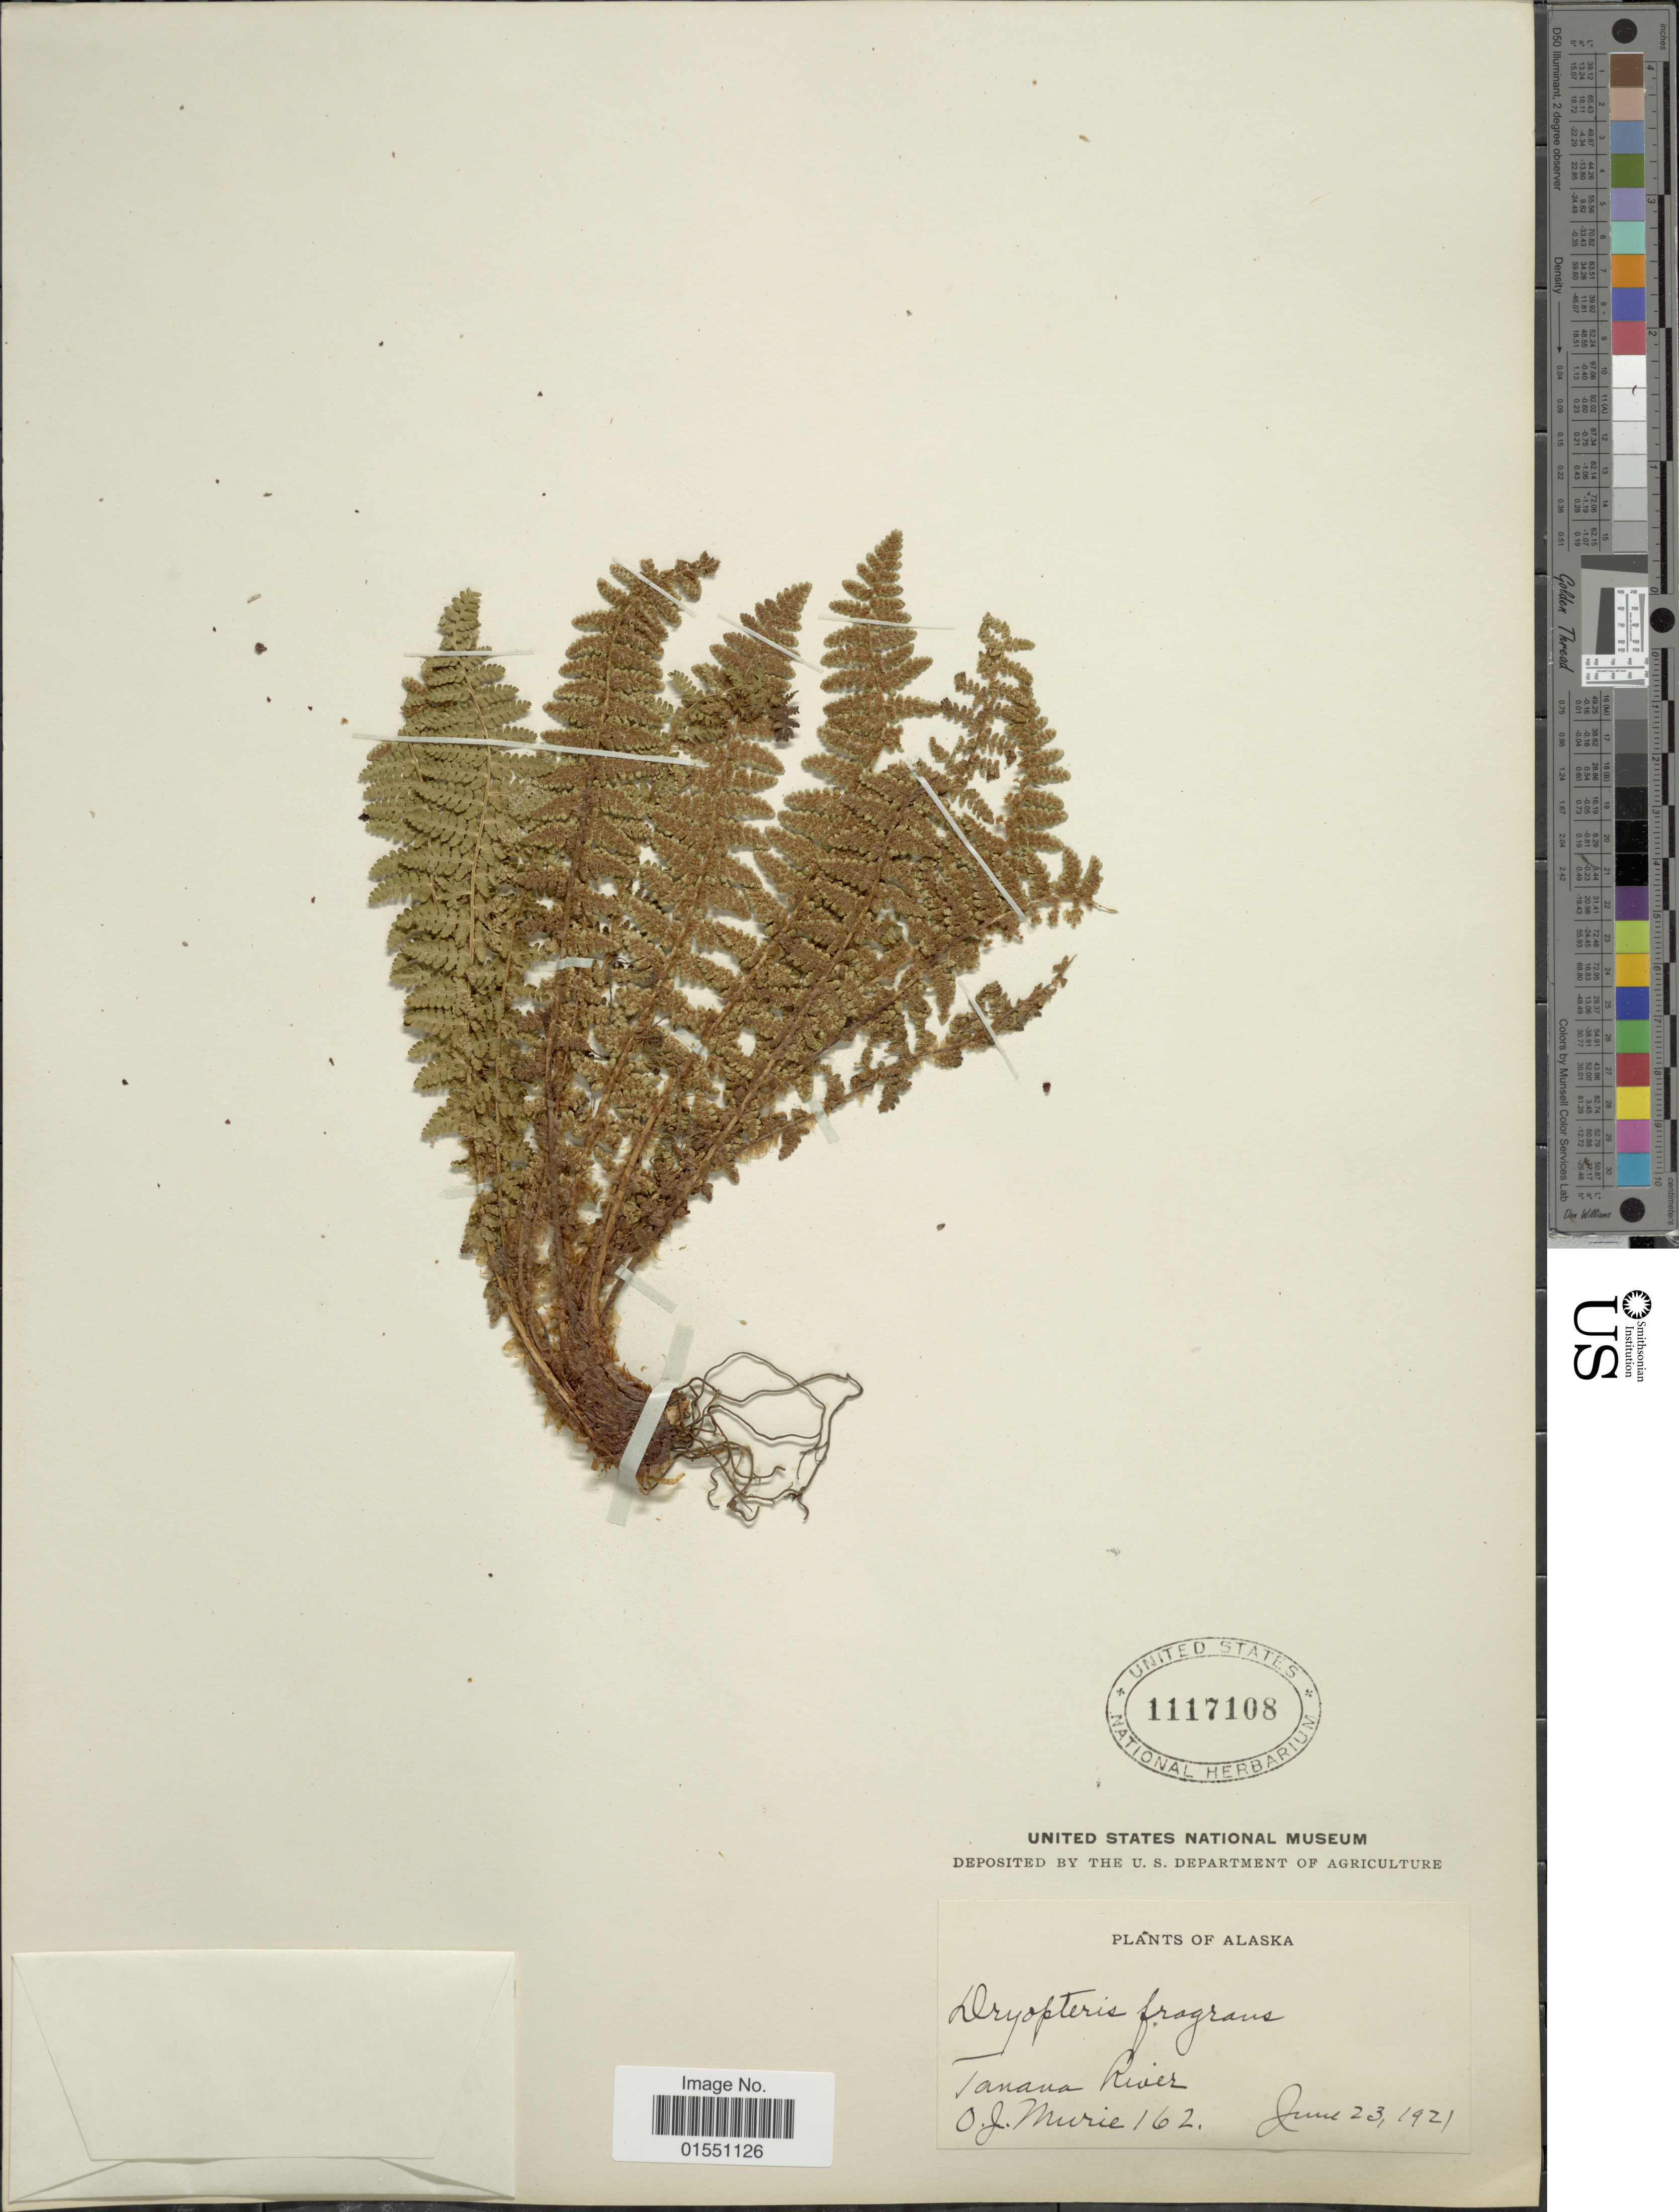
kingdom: Plantae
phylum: Tracheophyta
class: Polypodiopsida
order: Polypodiales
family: Dryopteridaceae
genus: Dryopteris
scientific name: Dryopteris fragrans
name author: (L.) Schott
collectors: O. Murie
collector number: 162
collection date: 1921-06-23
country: United States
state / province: Alaska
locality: Tanana River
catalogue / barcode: US 1117108